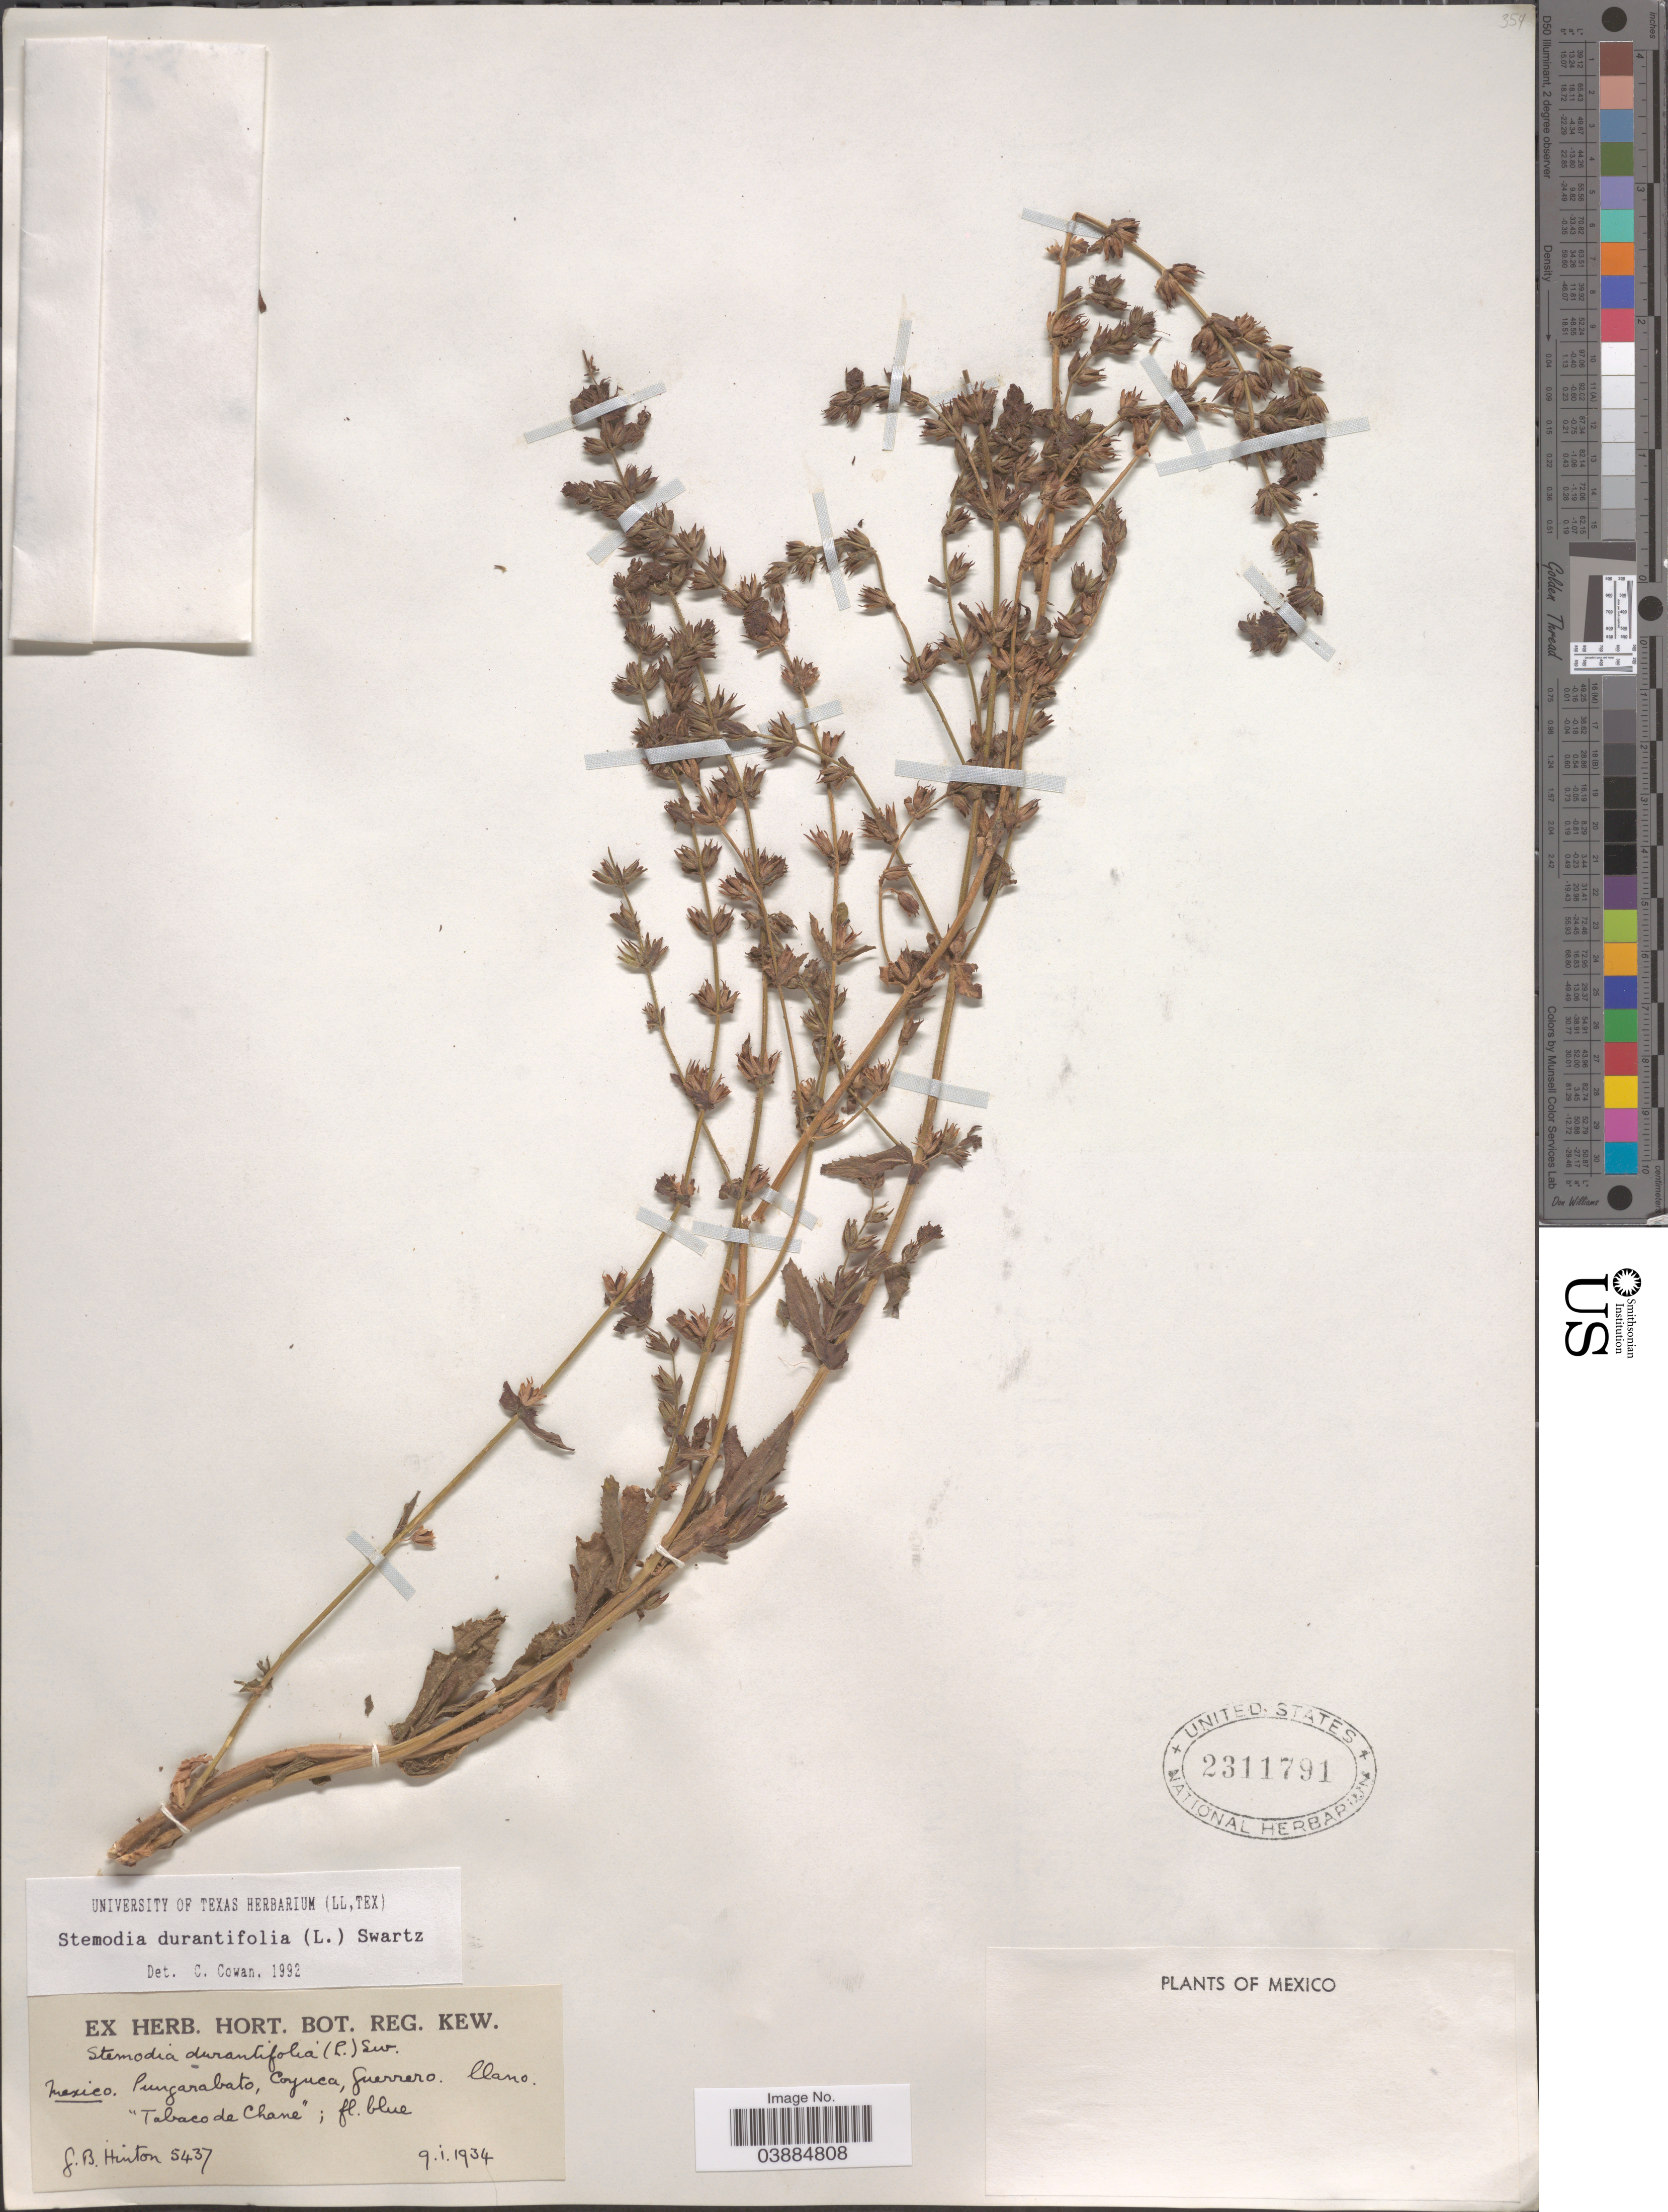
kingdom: Plantae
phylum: Tracheophyta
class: Magnoliopsida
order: Lamiales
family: Plantaginaceae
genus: Stemodia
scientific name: Stemodia durantifolia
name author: (L.) Sw.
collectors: G. B. Hinton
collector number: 5437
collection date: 1934-01-09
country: Mexico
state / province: Guerrero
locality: Pungarabato. Coyuca.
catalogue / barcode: US 2311791